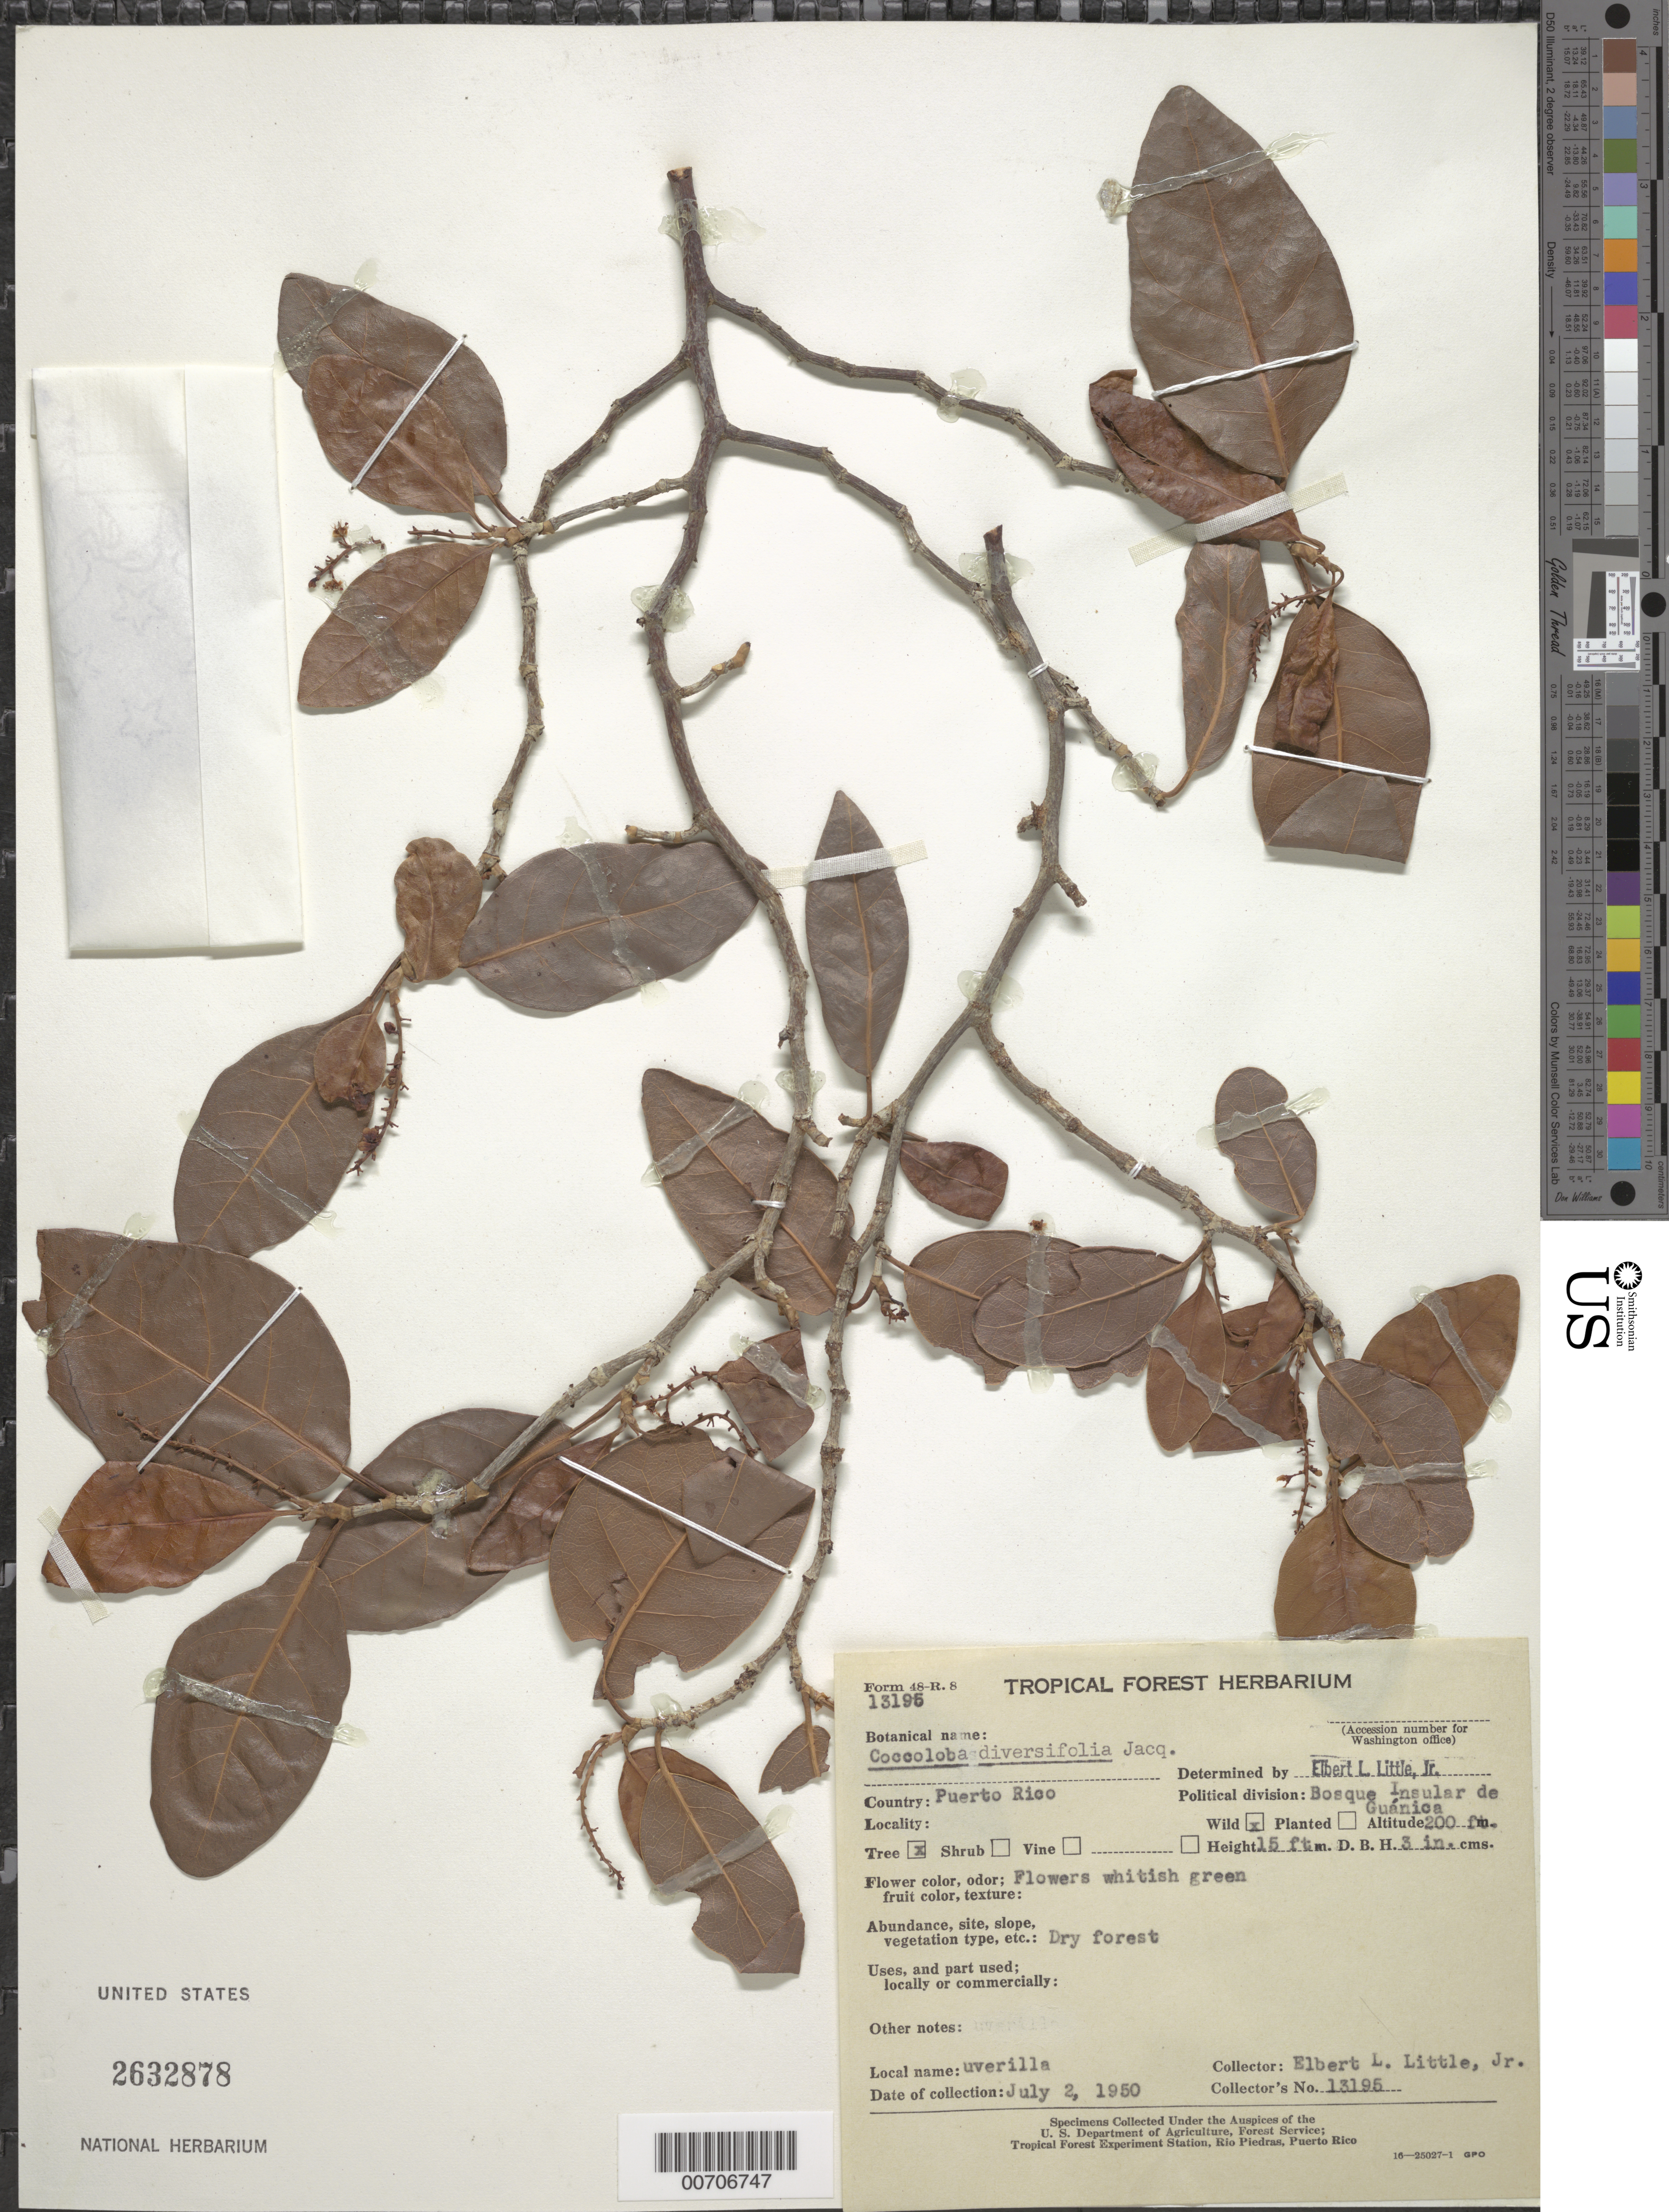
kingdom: Plantae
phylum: Tracheophyta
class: Magnoliopsida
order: Caryophyllales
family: Polygonaceae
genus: Coccoloba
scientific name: Coccoloba diversifolia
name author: Jacq.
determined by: Little, Elbert L., Jr., (FSSR), United States Department of Agriculture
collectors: E. L. Little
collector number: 13195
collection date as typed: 02 Jul 1950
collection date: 1950-07-02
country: Puerto Rico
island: Greater Antilles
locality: Bosque Insular de Guanica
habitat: Dry forest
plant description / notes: Common name: uverilla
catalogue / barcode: US 2632878